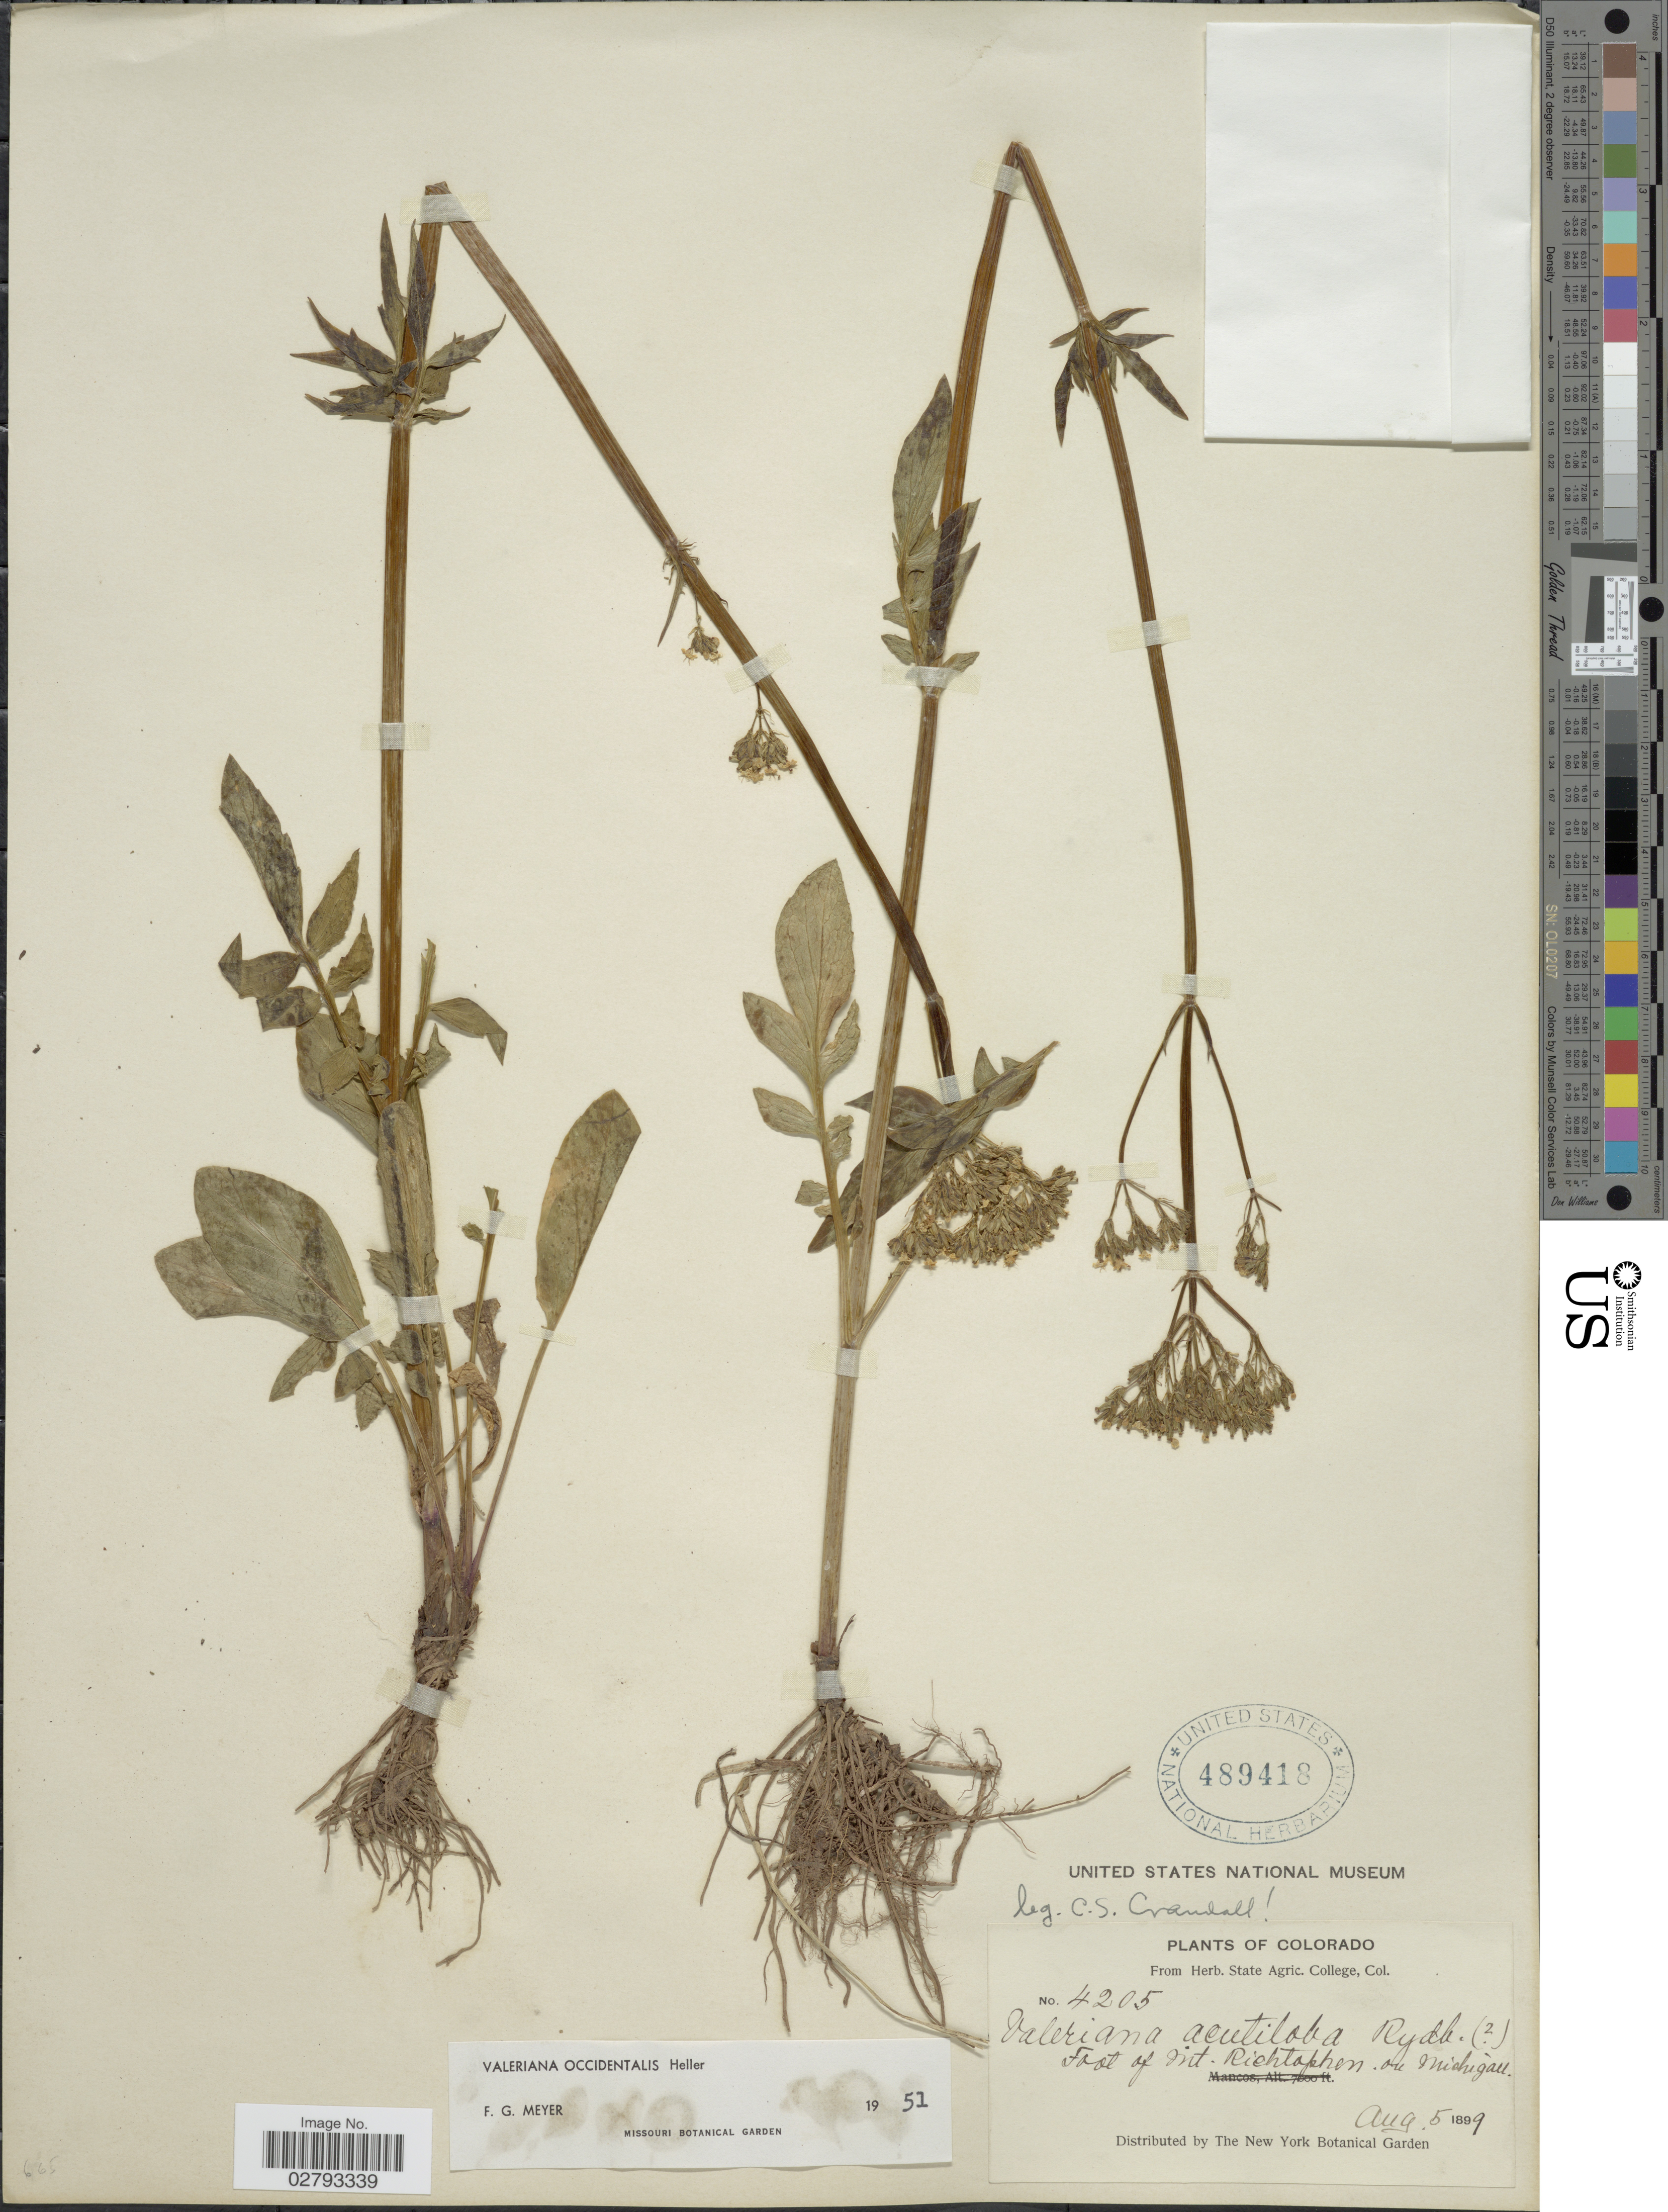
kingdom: Plantae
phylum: Tracheophyta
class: Magnoliopsida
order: Dipsacales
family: Caprifoliaceae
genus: Valeriana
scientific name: Valeriana occidentalis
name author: A. Heller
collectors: -. Crandall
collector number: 4205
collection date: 1899-08-05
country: United States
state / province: Colorado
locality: Colorado. Foot of Richthofen. On Michigan.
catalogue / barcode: US 489418